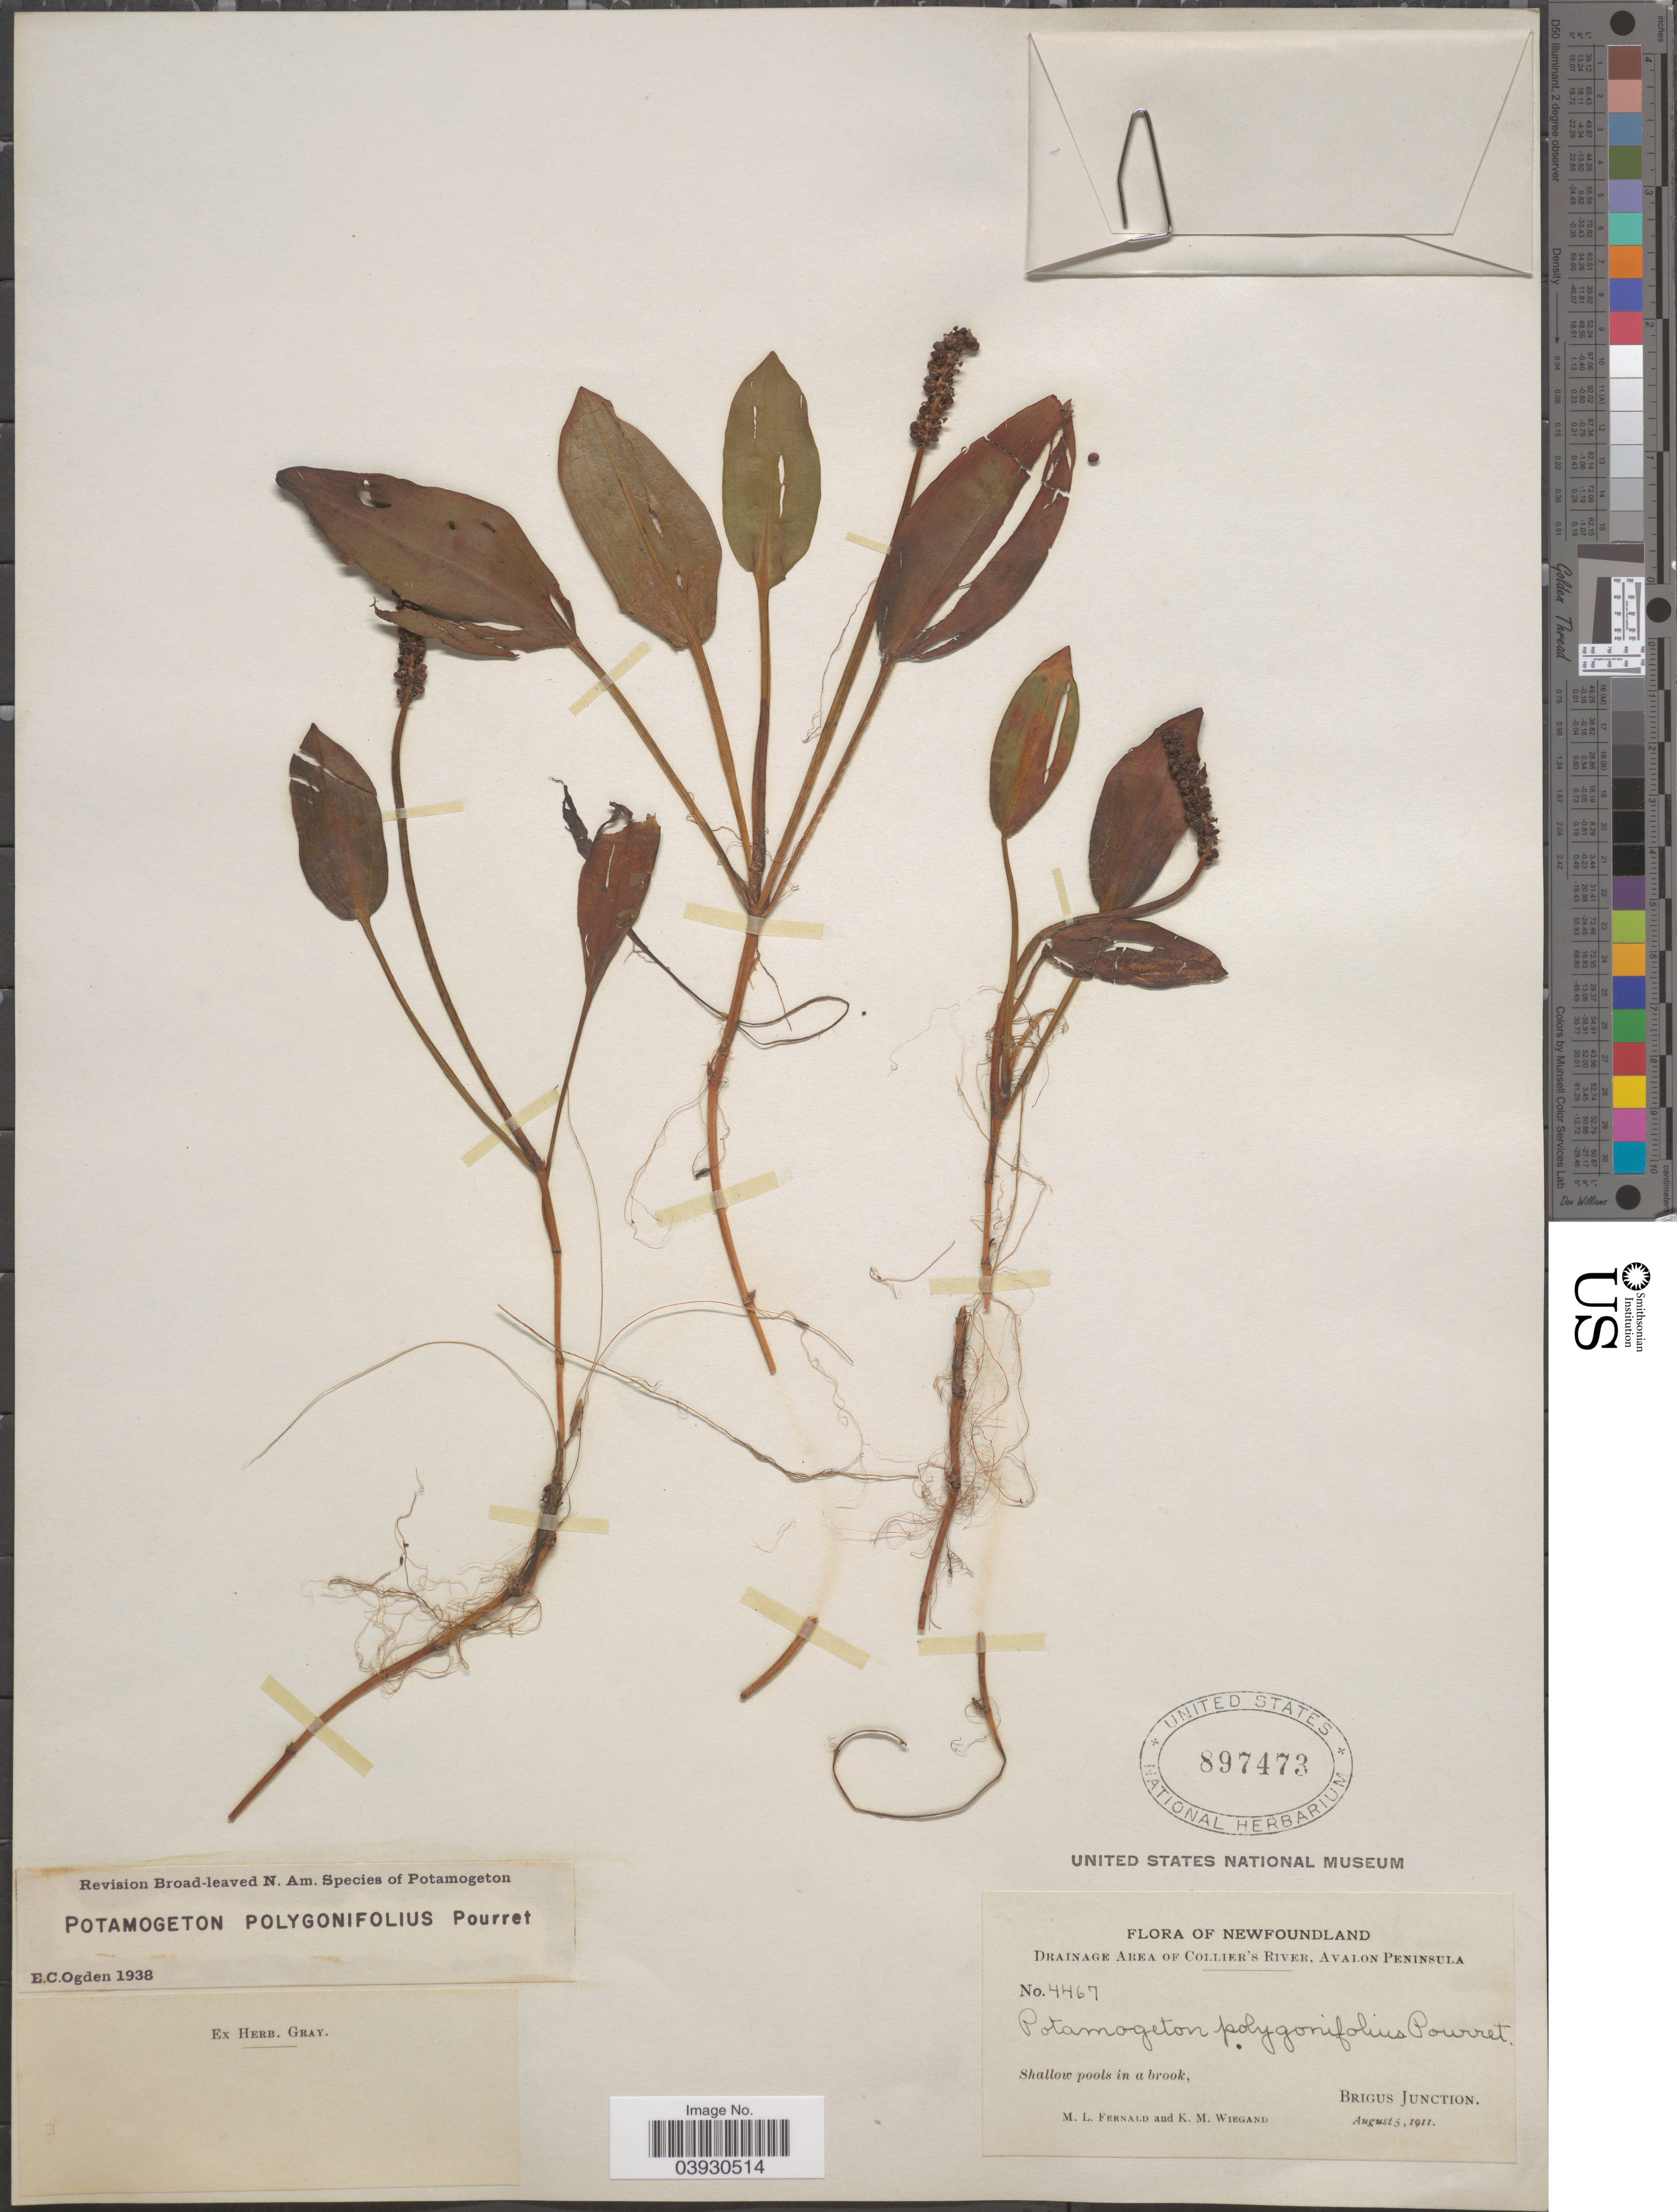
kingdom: Plantae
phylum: Tracheophyta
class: Liliopsida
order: Alismatales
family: Potamogetonaceae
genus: Potamogeton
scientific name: Potamogeton polygonifolius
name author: Pourr.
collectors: M. L. Fernald & K. M. Wiegand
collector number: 4467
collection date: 1911-08-05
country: Canada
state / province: Newfoundland and Labrador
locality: Drainage Area of Collier's River, Avalon Peninsula. Shallow pools in a brook, Brigus Junction.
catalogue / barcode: US 897473